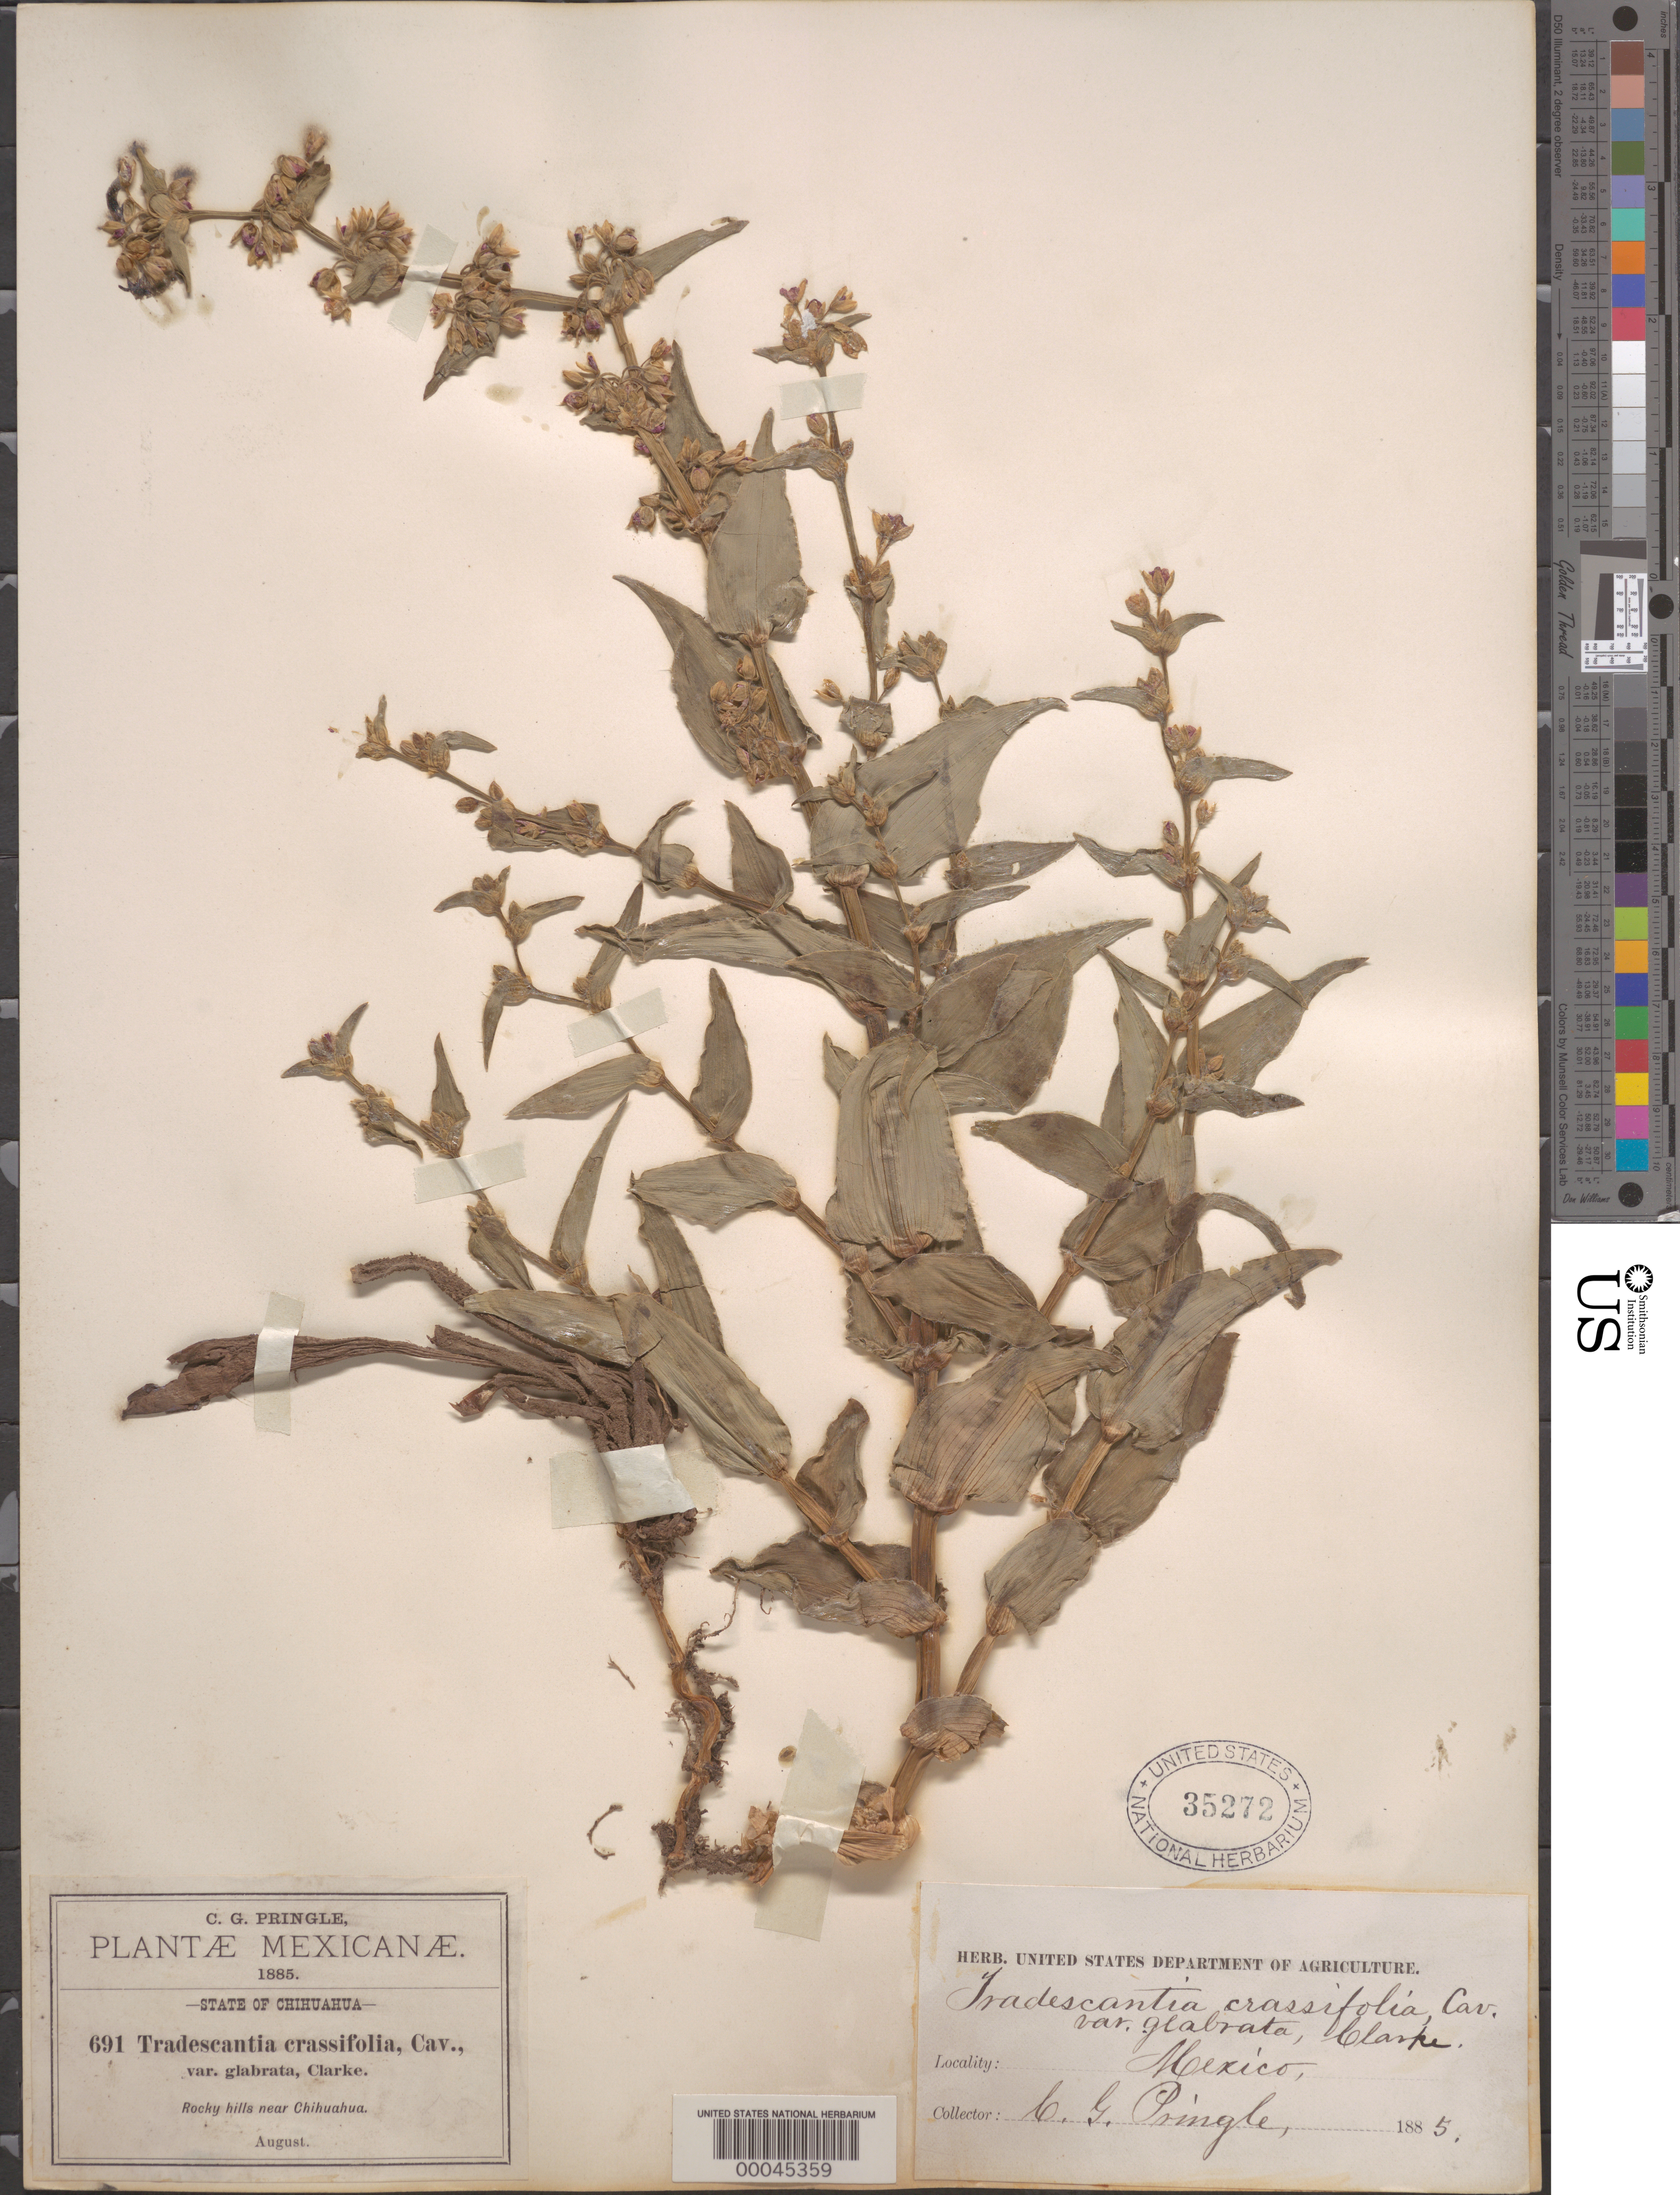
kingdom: Plantae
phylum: Tracheophyta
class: Liliopsida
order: Commelinales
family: Commelinaceae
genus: Tradescantia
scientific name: Tradescantia crassifolia var. glabrata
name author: C.B. Clarke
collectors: C. G. Pringle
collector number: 691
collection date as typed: Aug 1885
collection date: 1885-08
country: Mexico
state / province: Chihuahua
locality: Near Chihuahua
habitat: Rocky hills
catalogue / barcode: US 35272